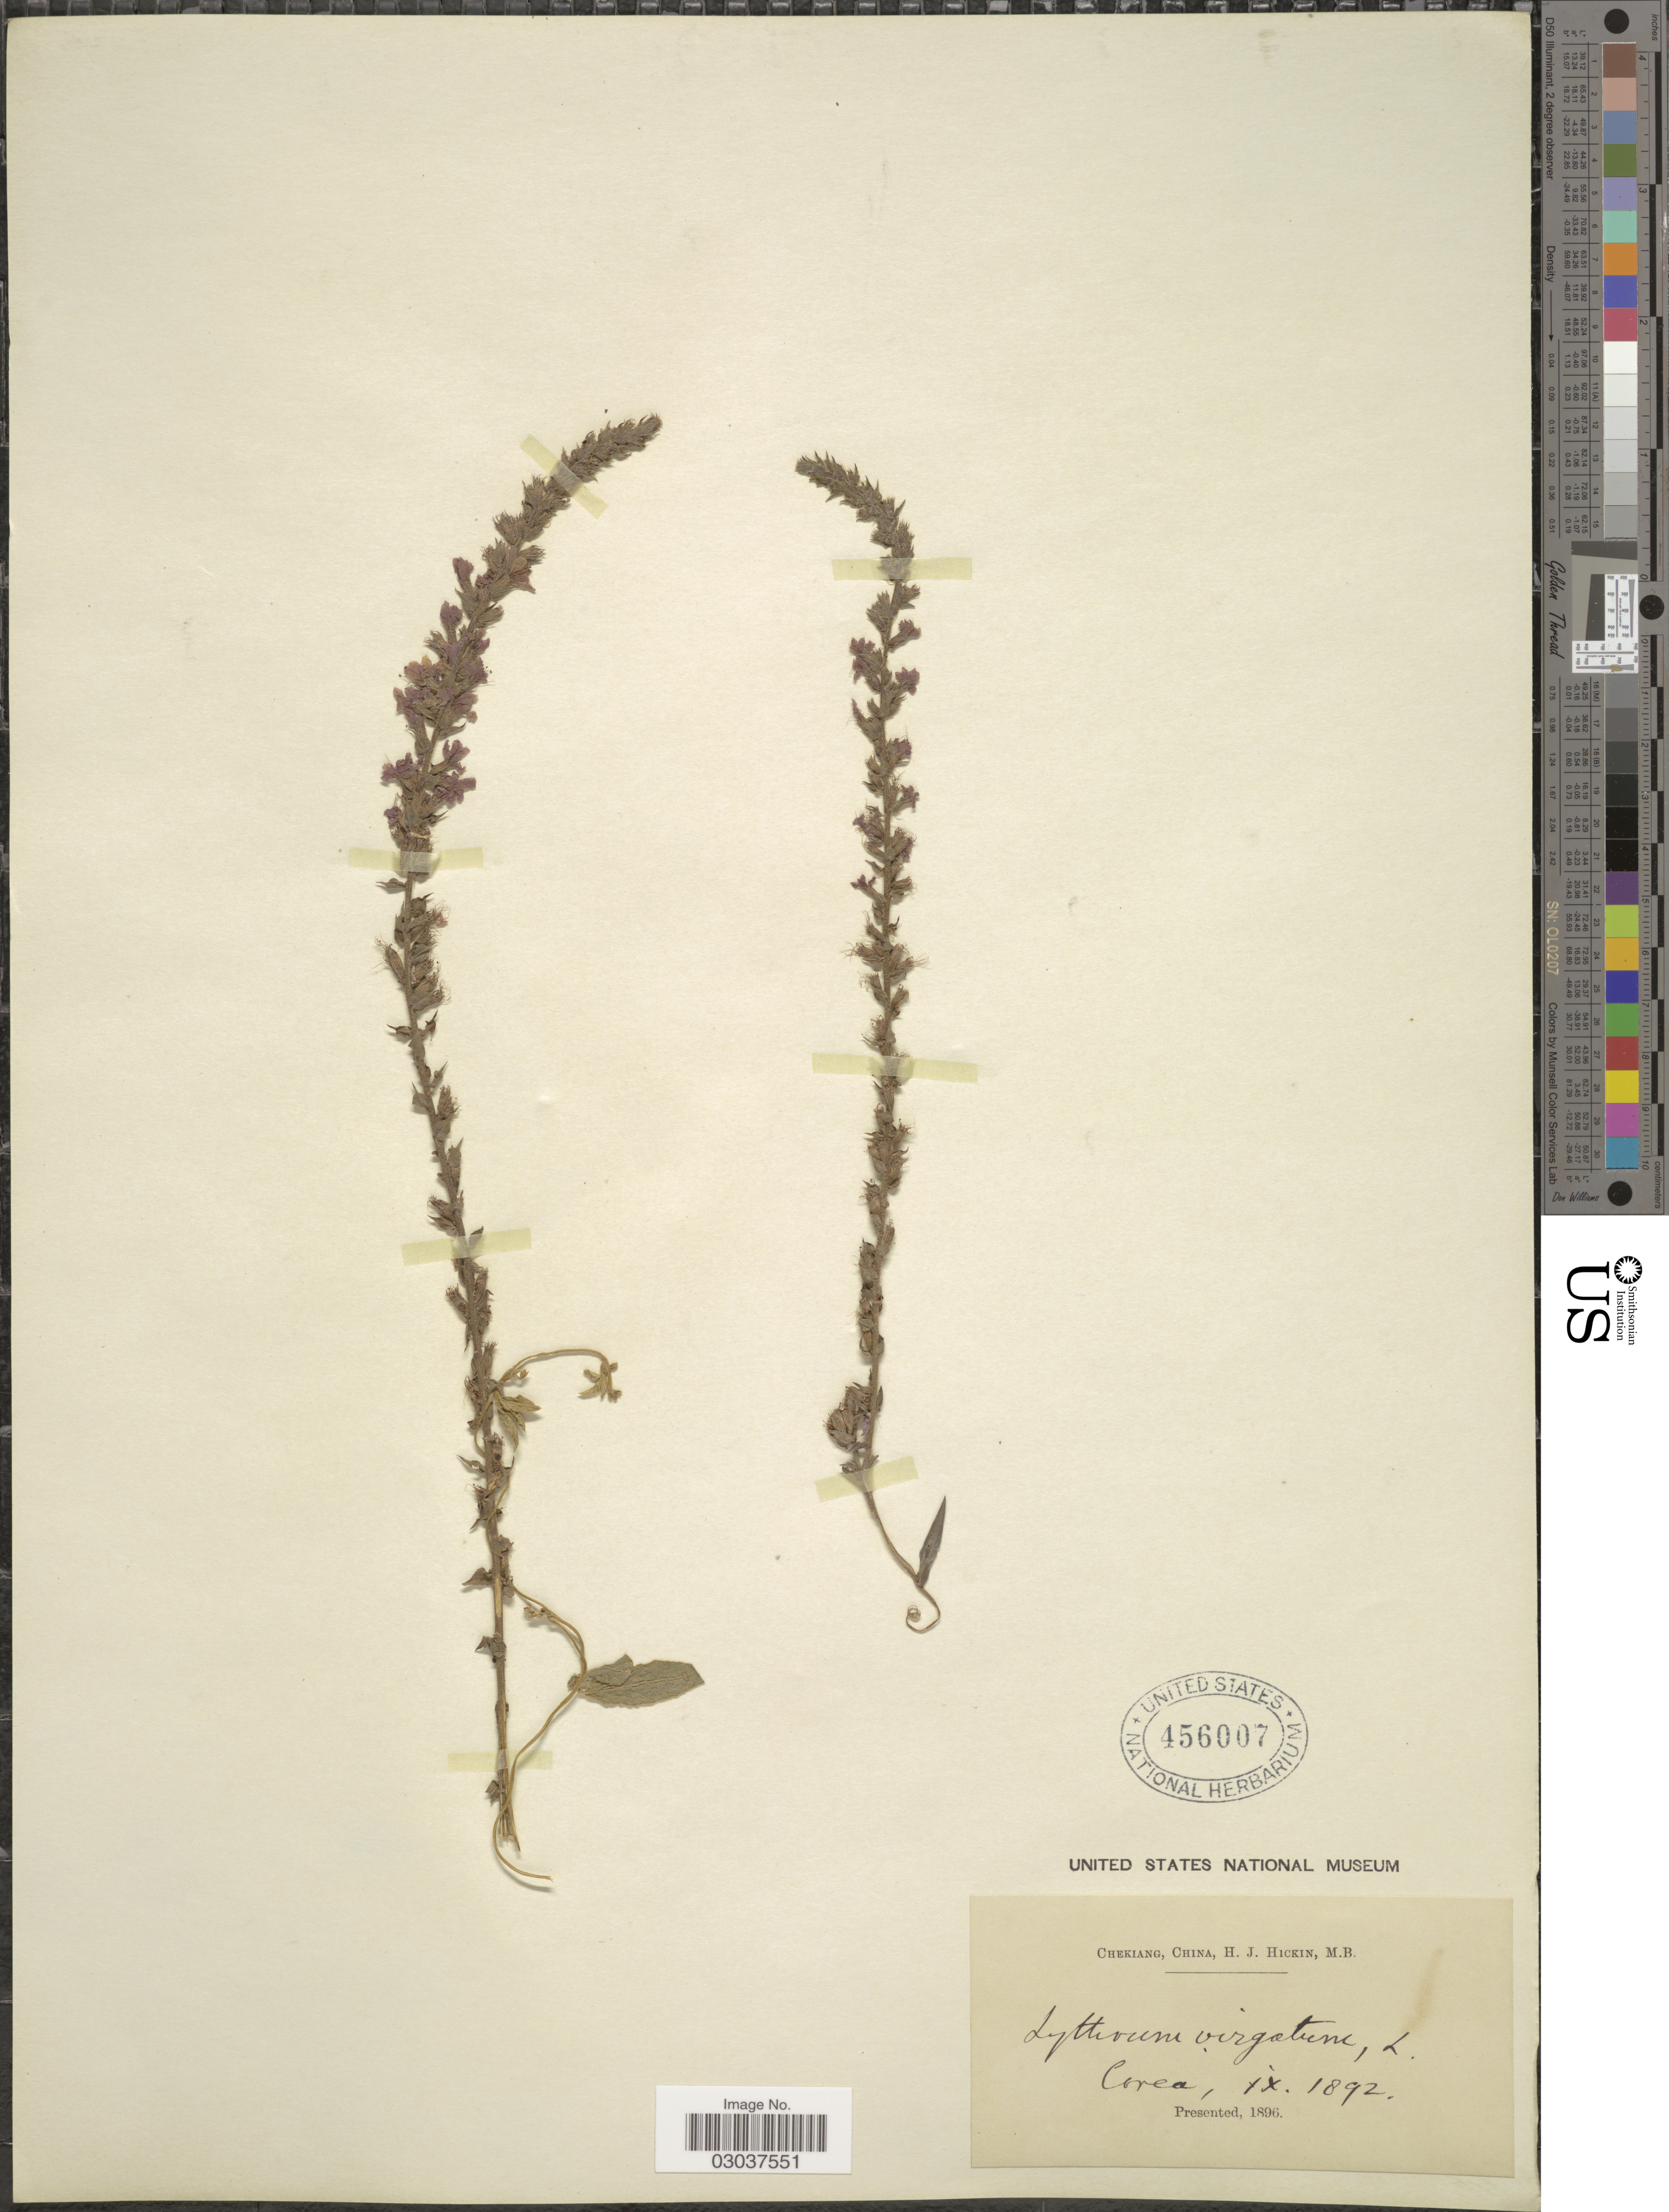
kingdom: Plantae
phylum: Tracheophyta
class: Magnoliopsida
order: Myrtales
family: Lythraceae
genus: Lythrum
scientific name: Lythrum virgatum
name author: L.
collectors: H. Hickin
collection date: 1892-09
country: China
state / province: Zhejiang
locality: Chekiang. Corea.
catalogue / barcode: US 456007